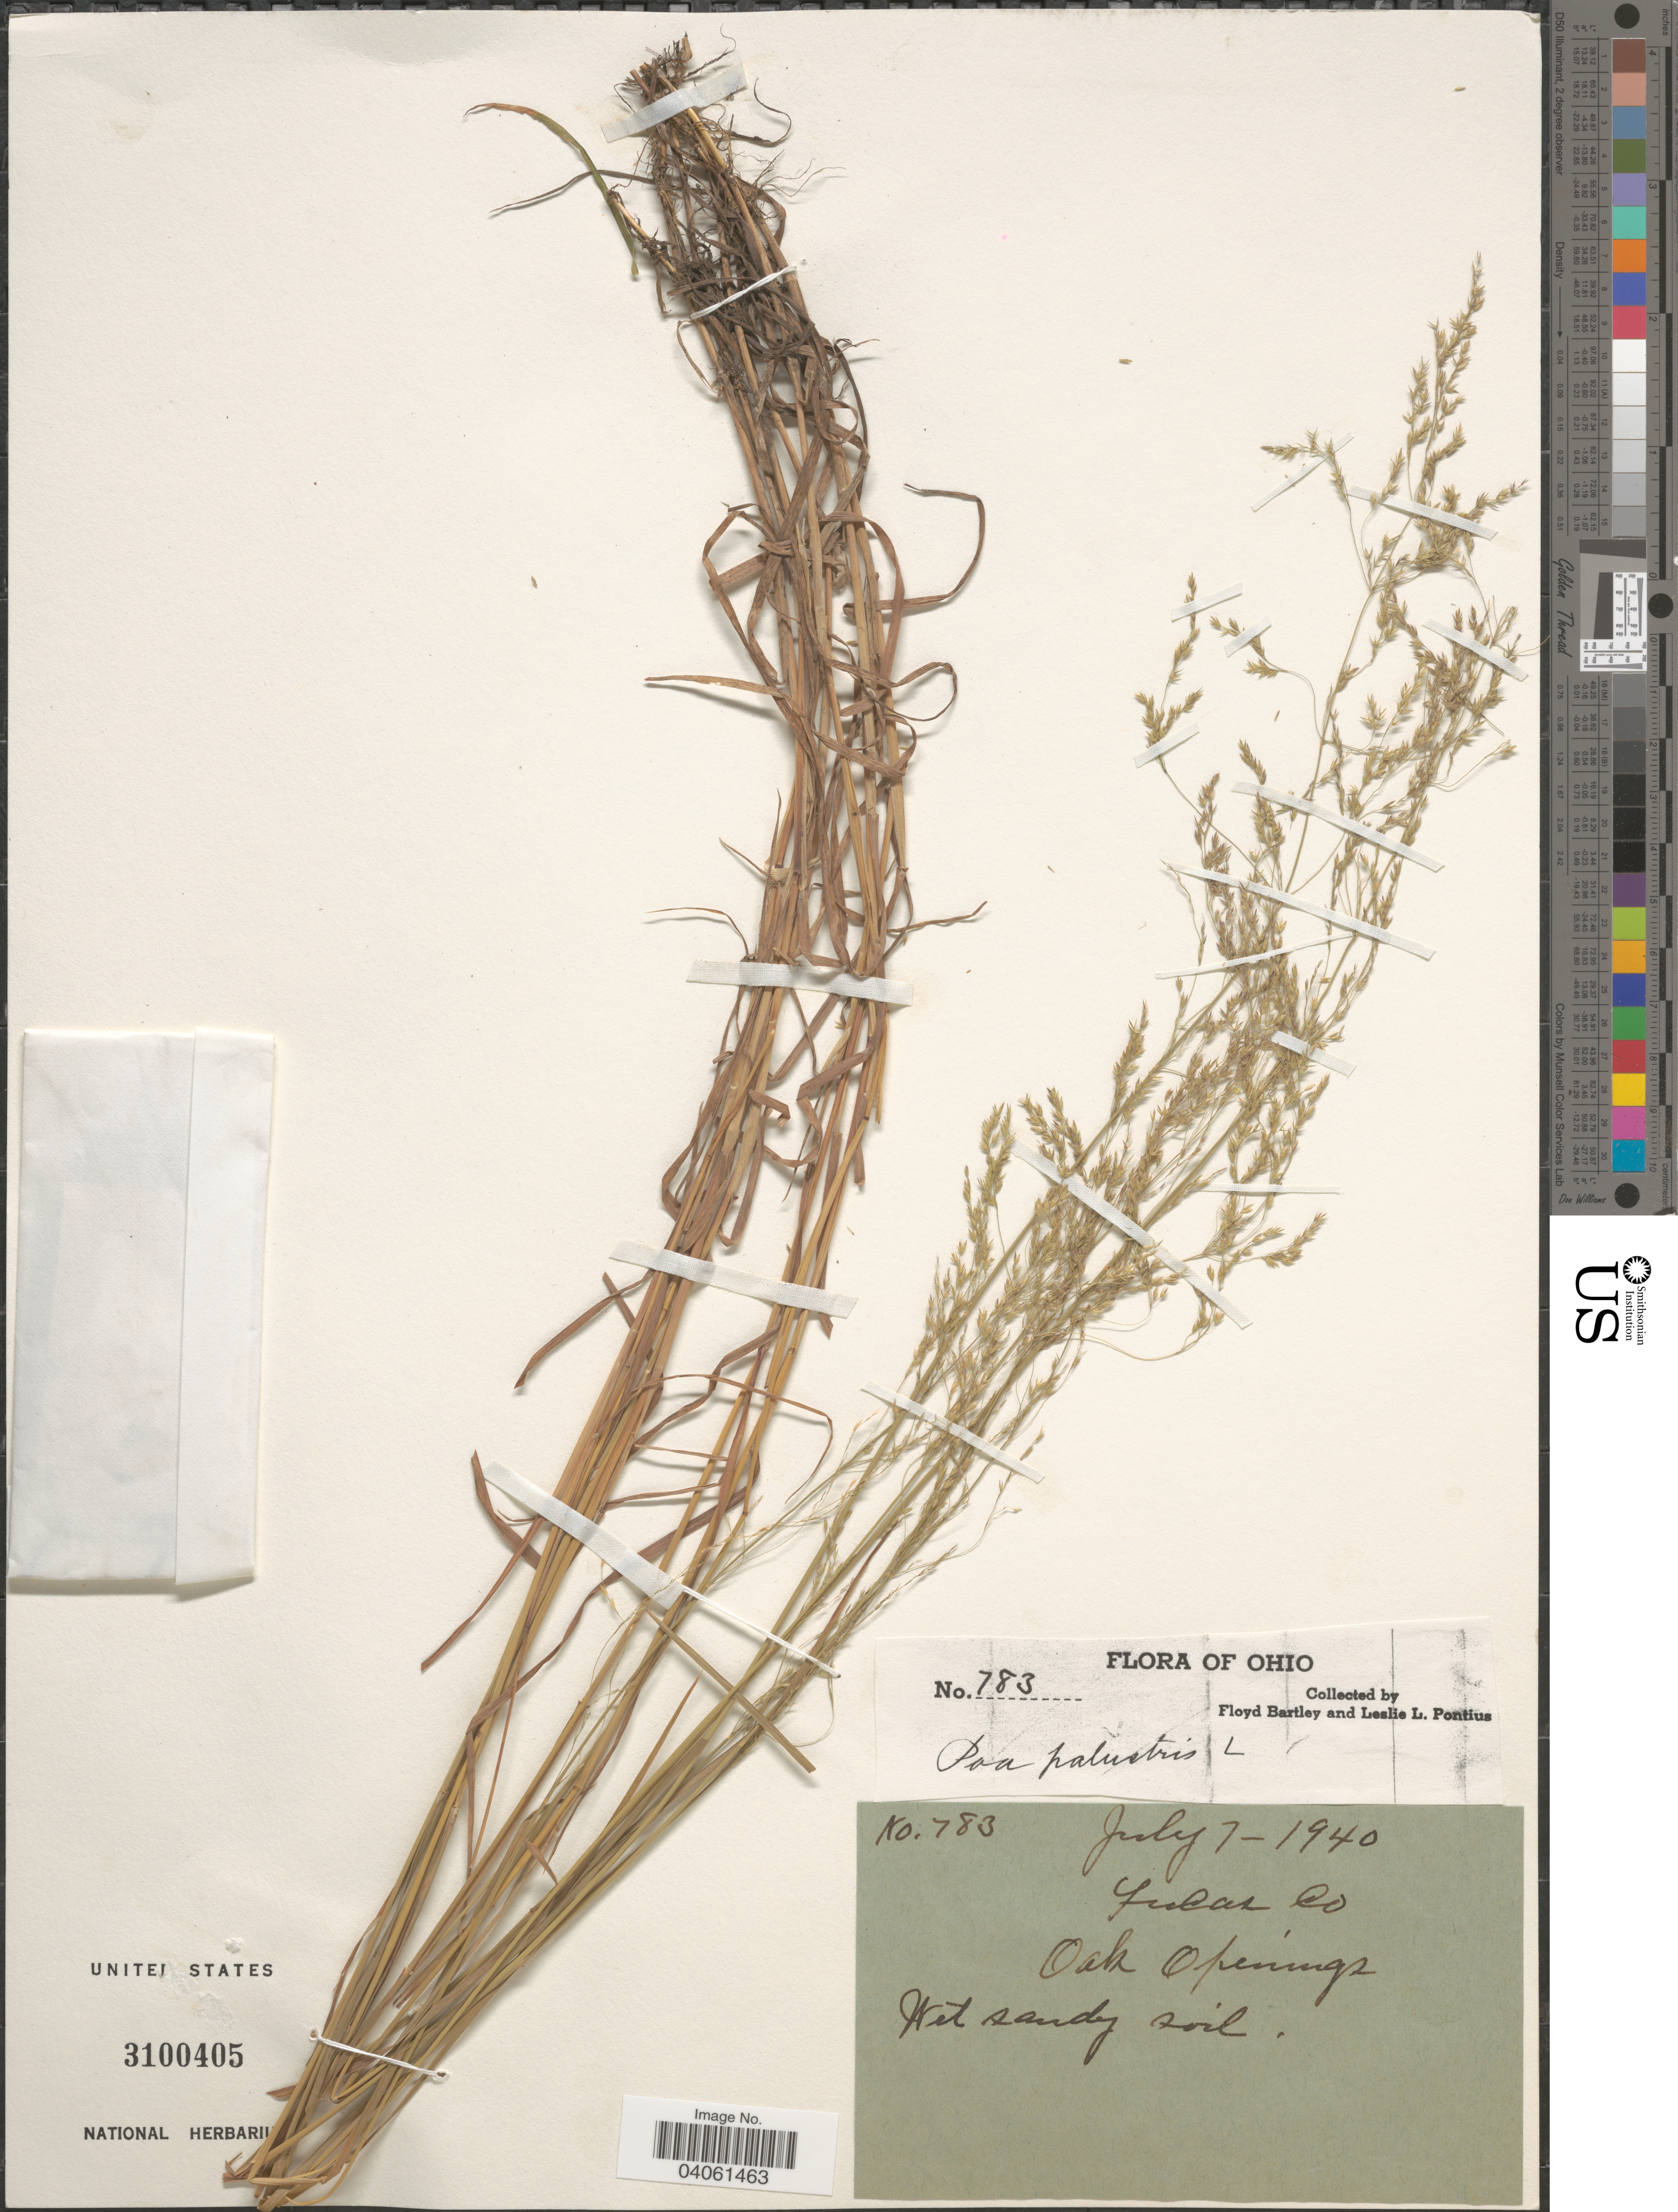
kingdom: Plantae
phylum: Tracheophyta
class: Liliopsida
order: Poales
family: Poaceae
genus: Poa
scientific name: Poa palustris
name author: L.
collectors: F. Bartley & L. Pontius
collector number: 783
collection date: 1940-07-07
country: United States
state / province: Ohio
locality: Lucas Co., Oak Openings.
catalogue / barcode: US 3100405